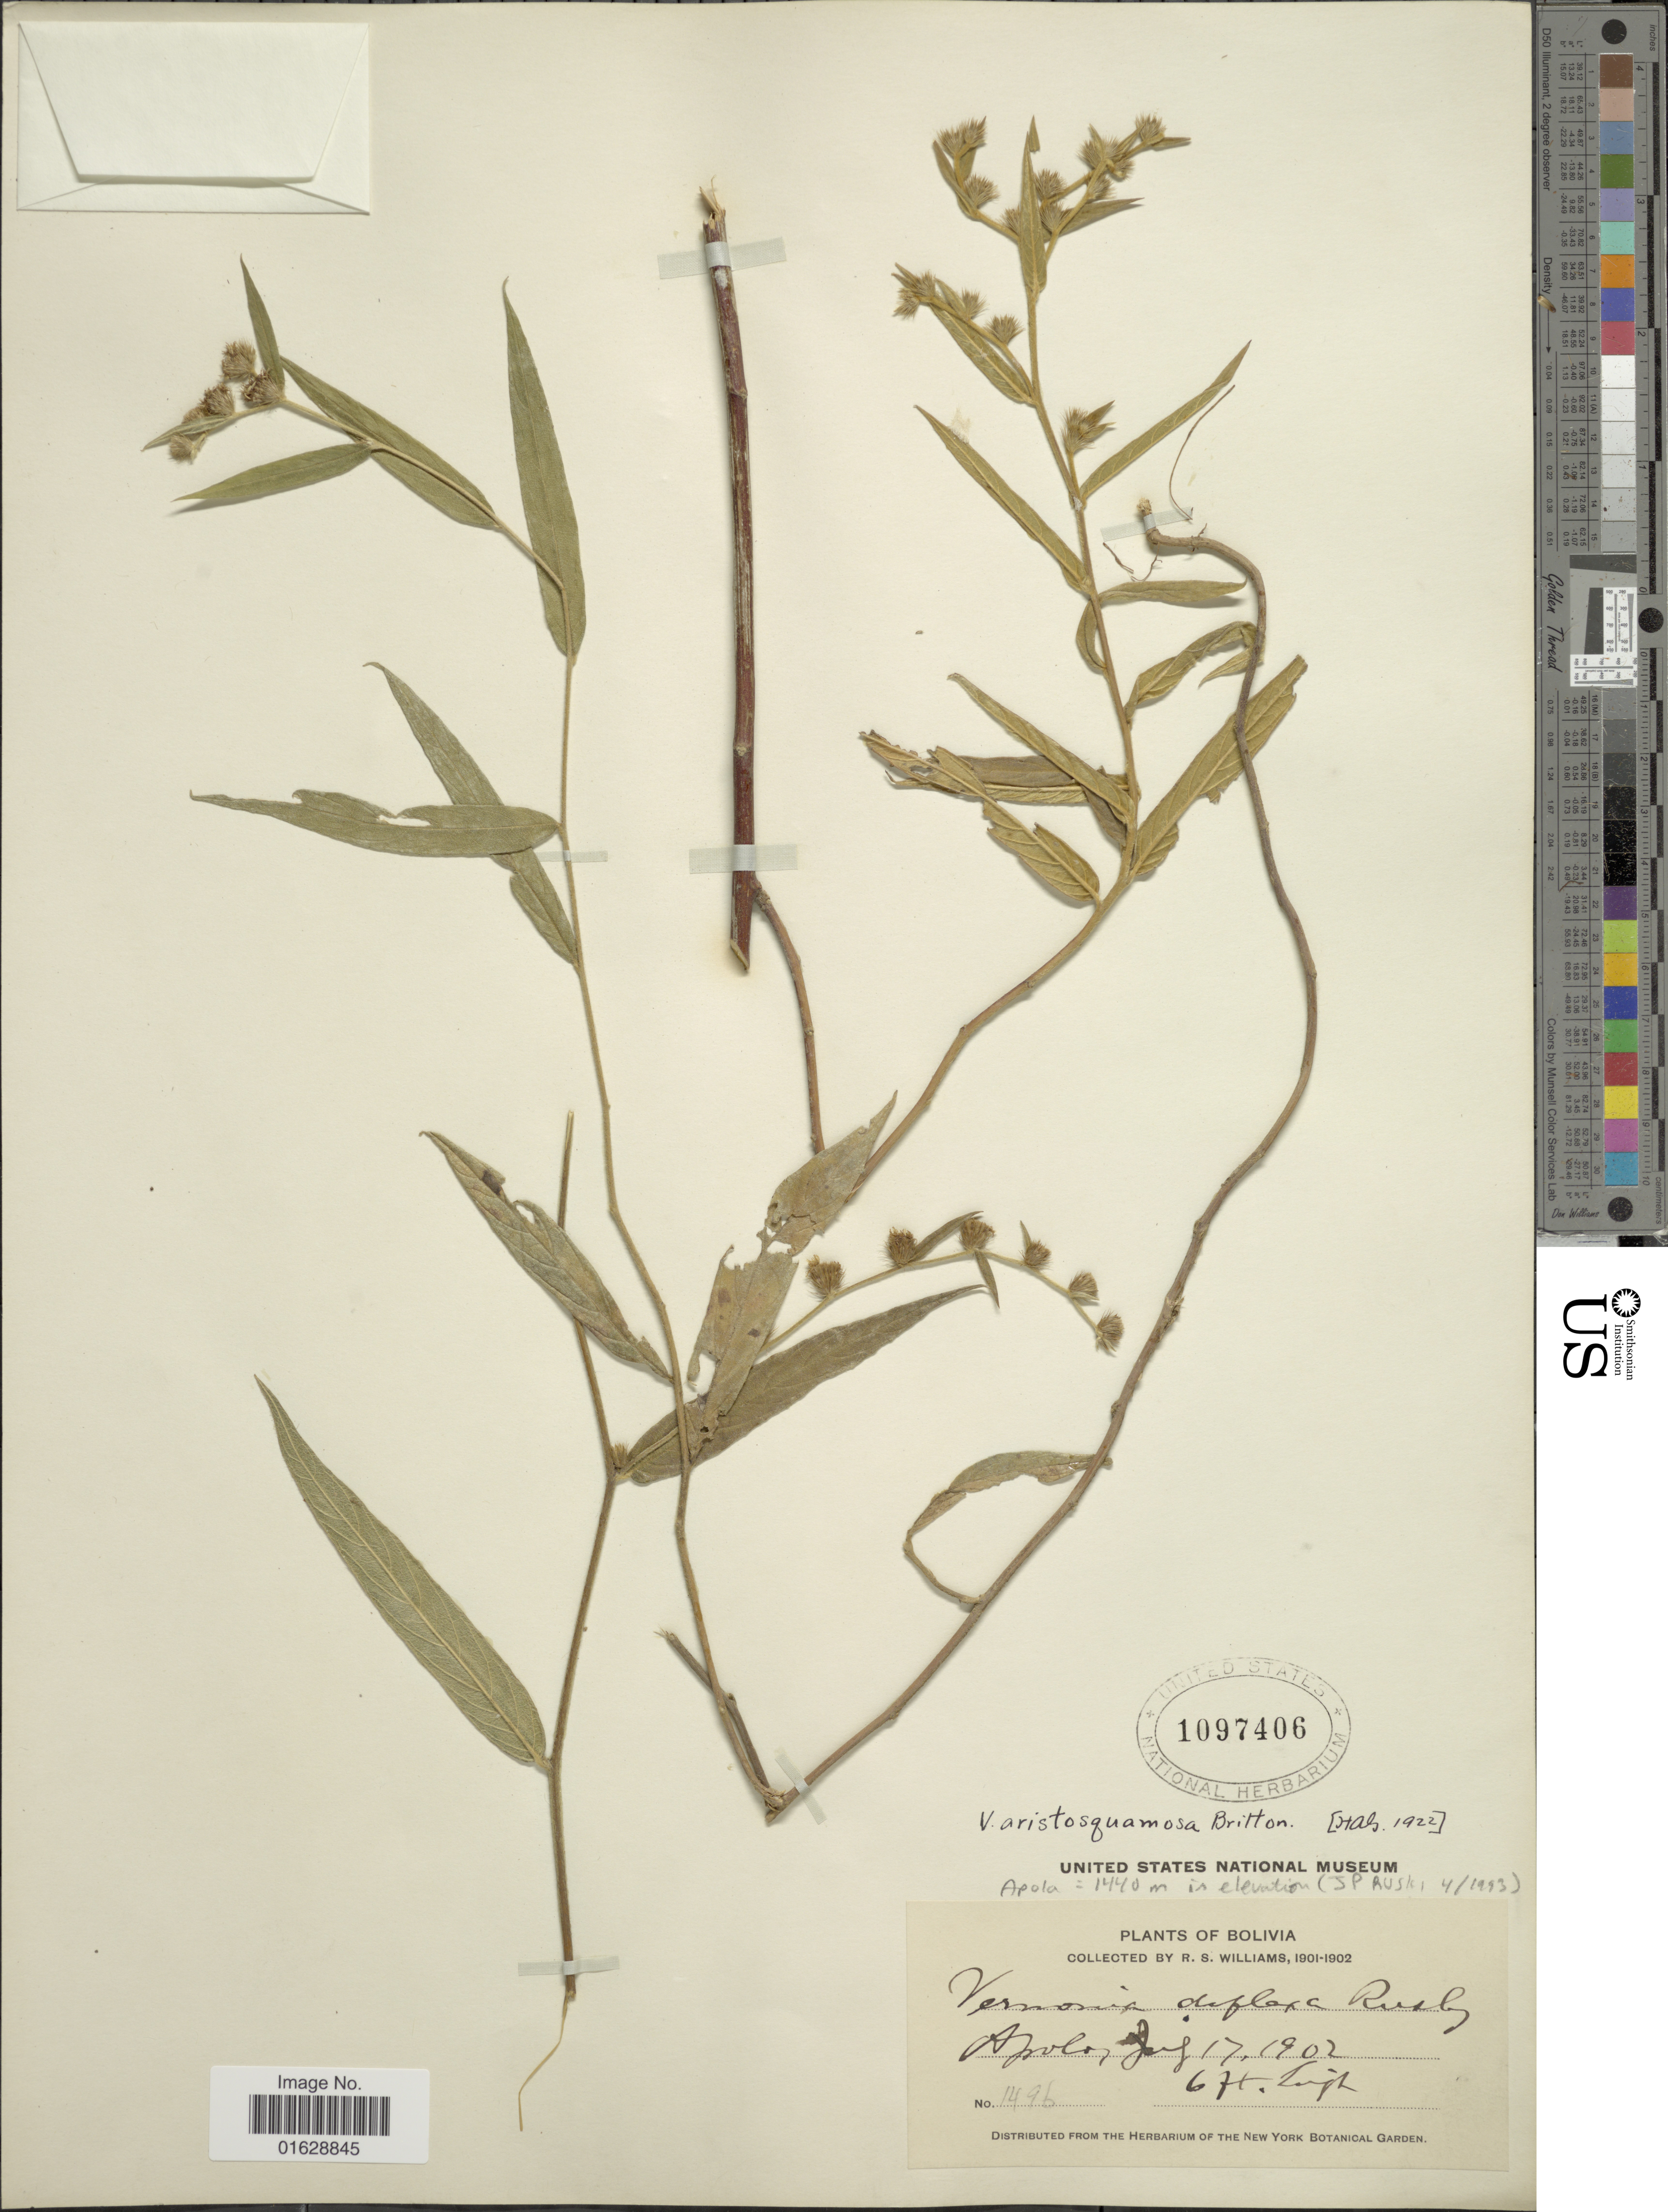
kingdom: Plantae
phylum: Tracheophyta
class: Magnoliopsida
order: Asterales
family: Asteraceae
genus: Lepidaploa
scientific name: Lepidaploa deflexa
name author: (Rusby) H. Rob.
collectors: R. S. Williams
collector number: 1496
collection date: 1902-07-17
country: Bolivia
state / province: La Paz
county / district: Franz Tamayo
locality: Apolo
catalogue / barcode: US 1097406